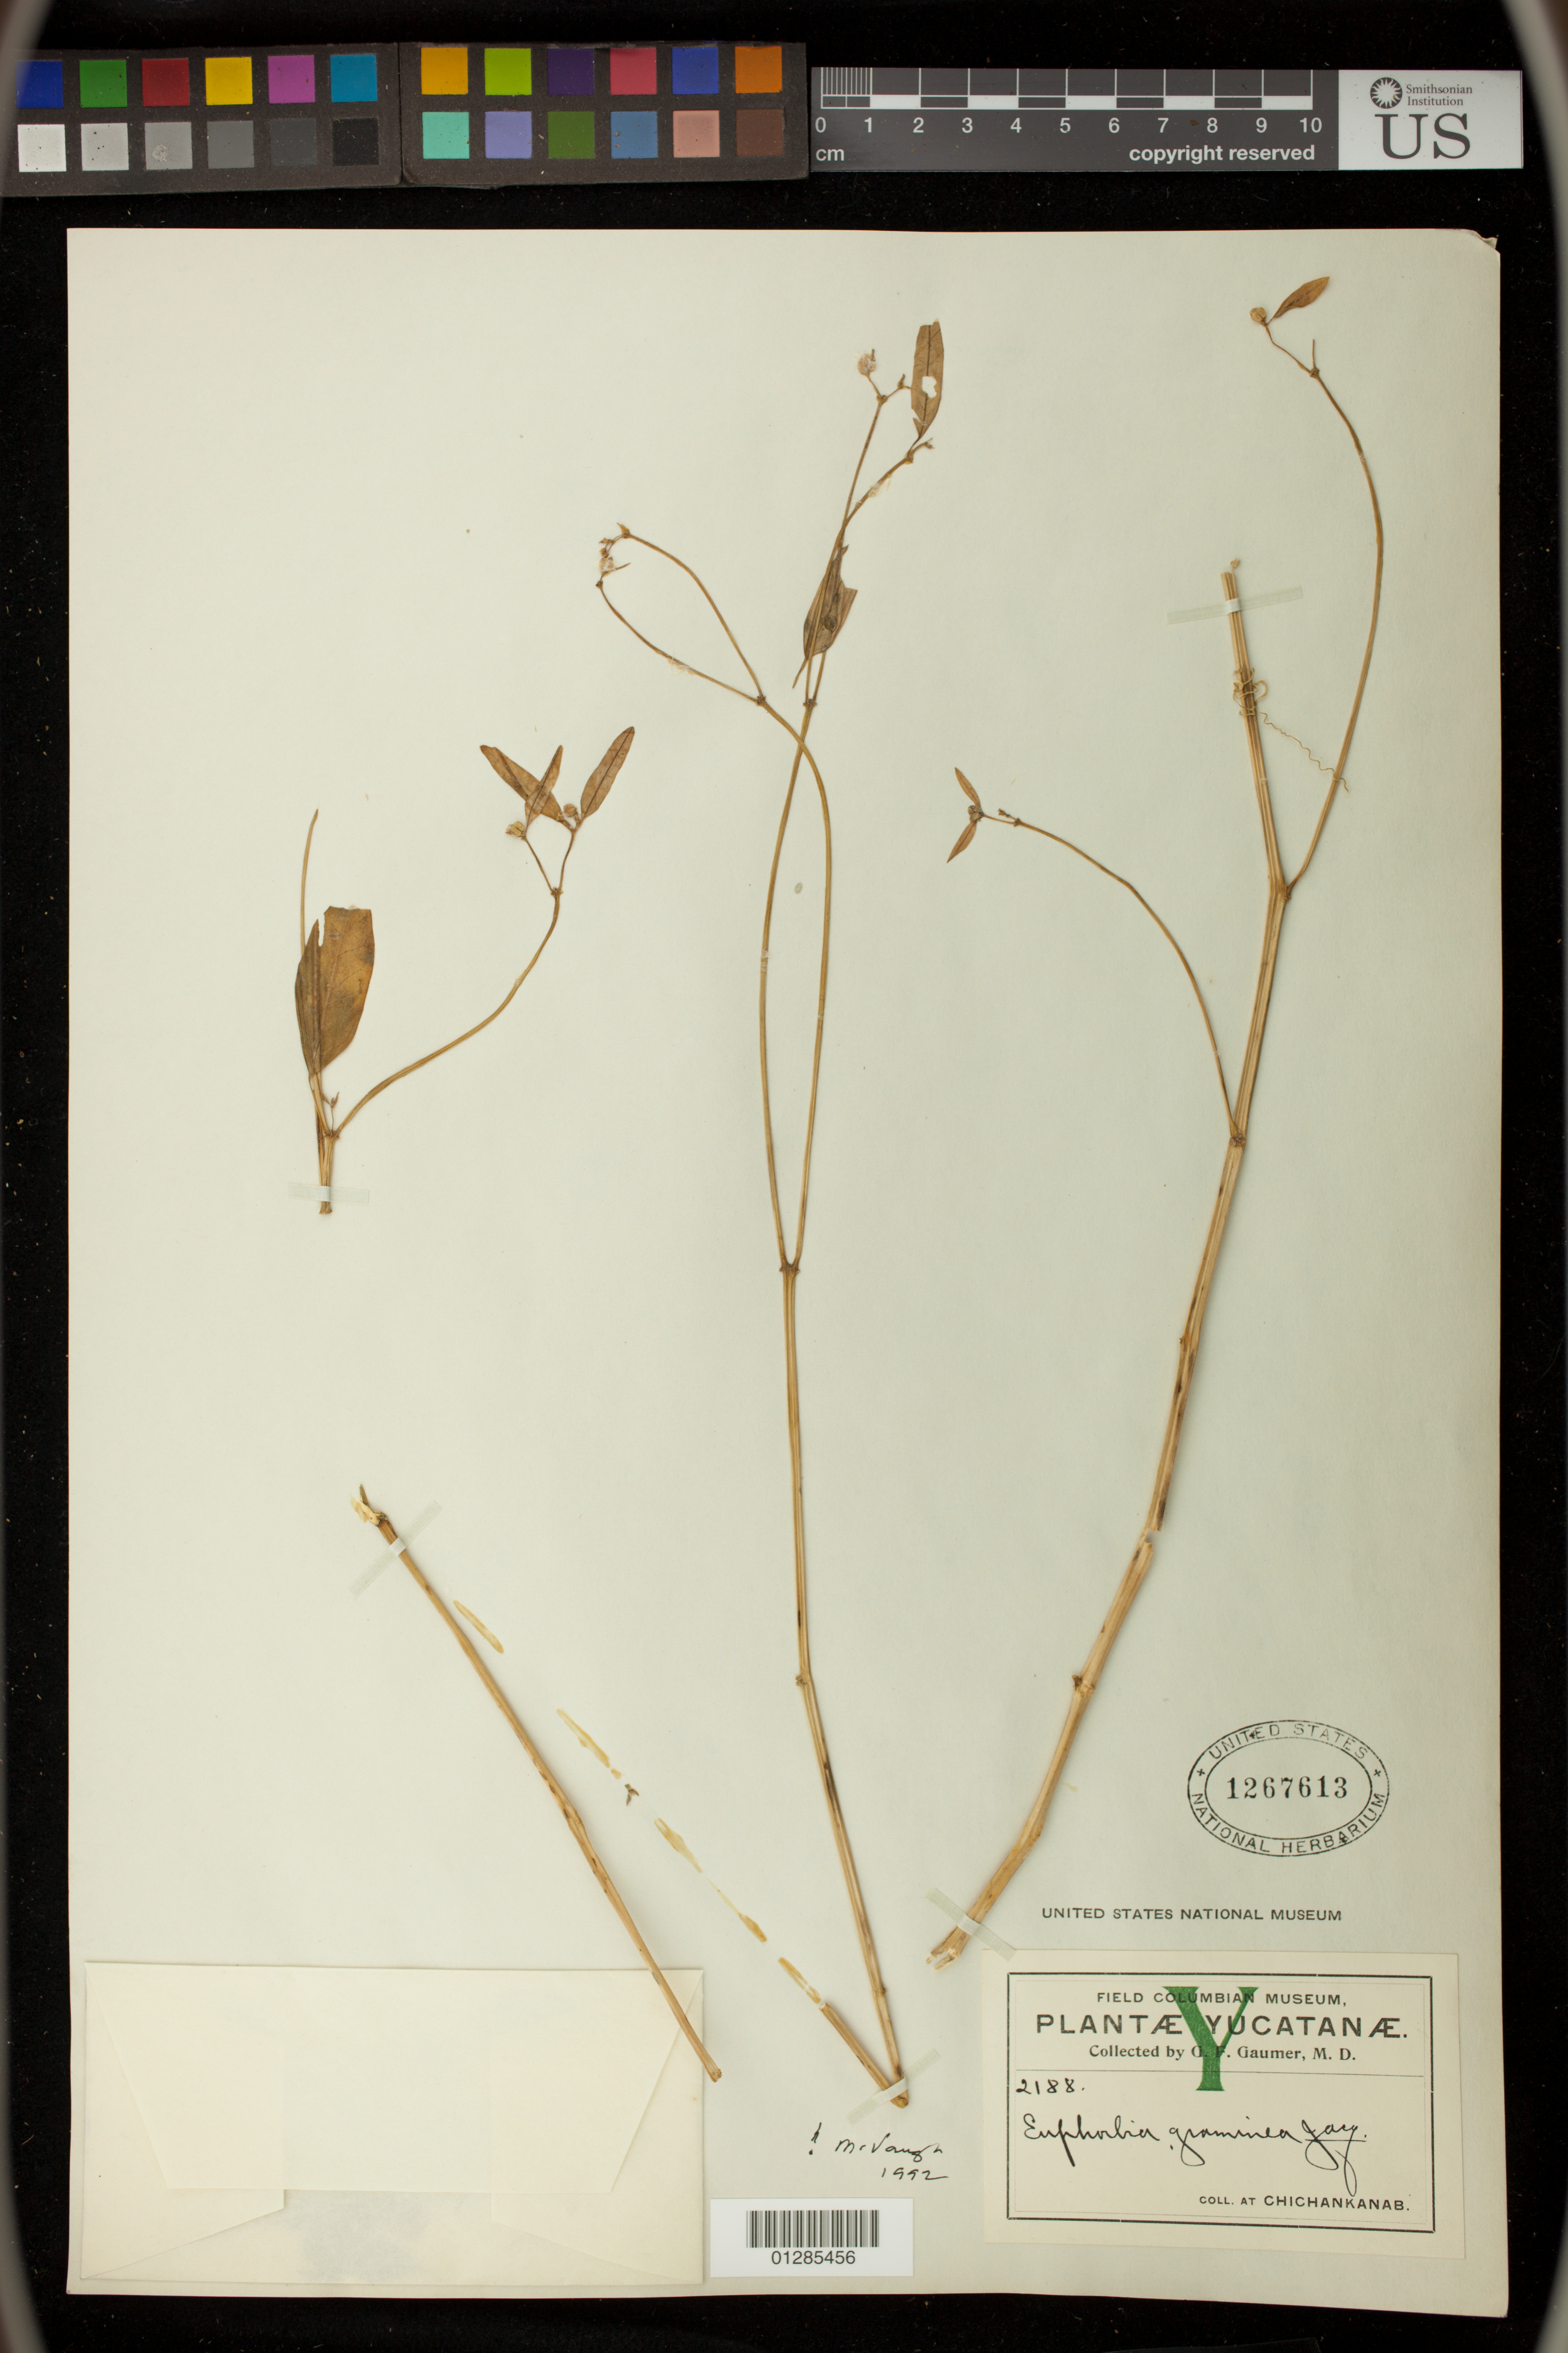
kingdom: Plantae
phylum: Tracheophyta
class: Magnoliopsida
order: Malpighiales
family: Euphorbiaceae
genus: Euphorbia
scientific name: Euphorbia graminea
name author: Jacq.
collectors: G. F. Gaumer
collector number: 218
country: Mexico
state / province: Quintana Roo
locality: Chichankanab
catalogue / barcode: US 1267613